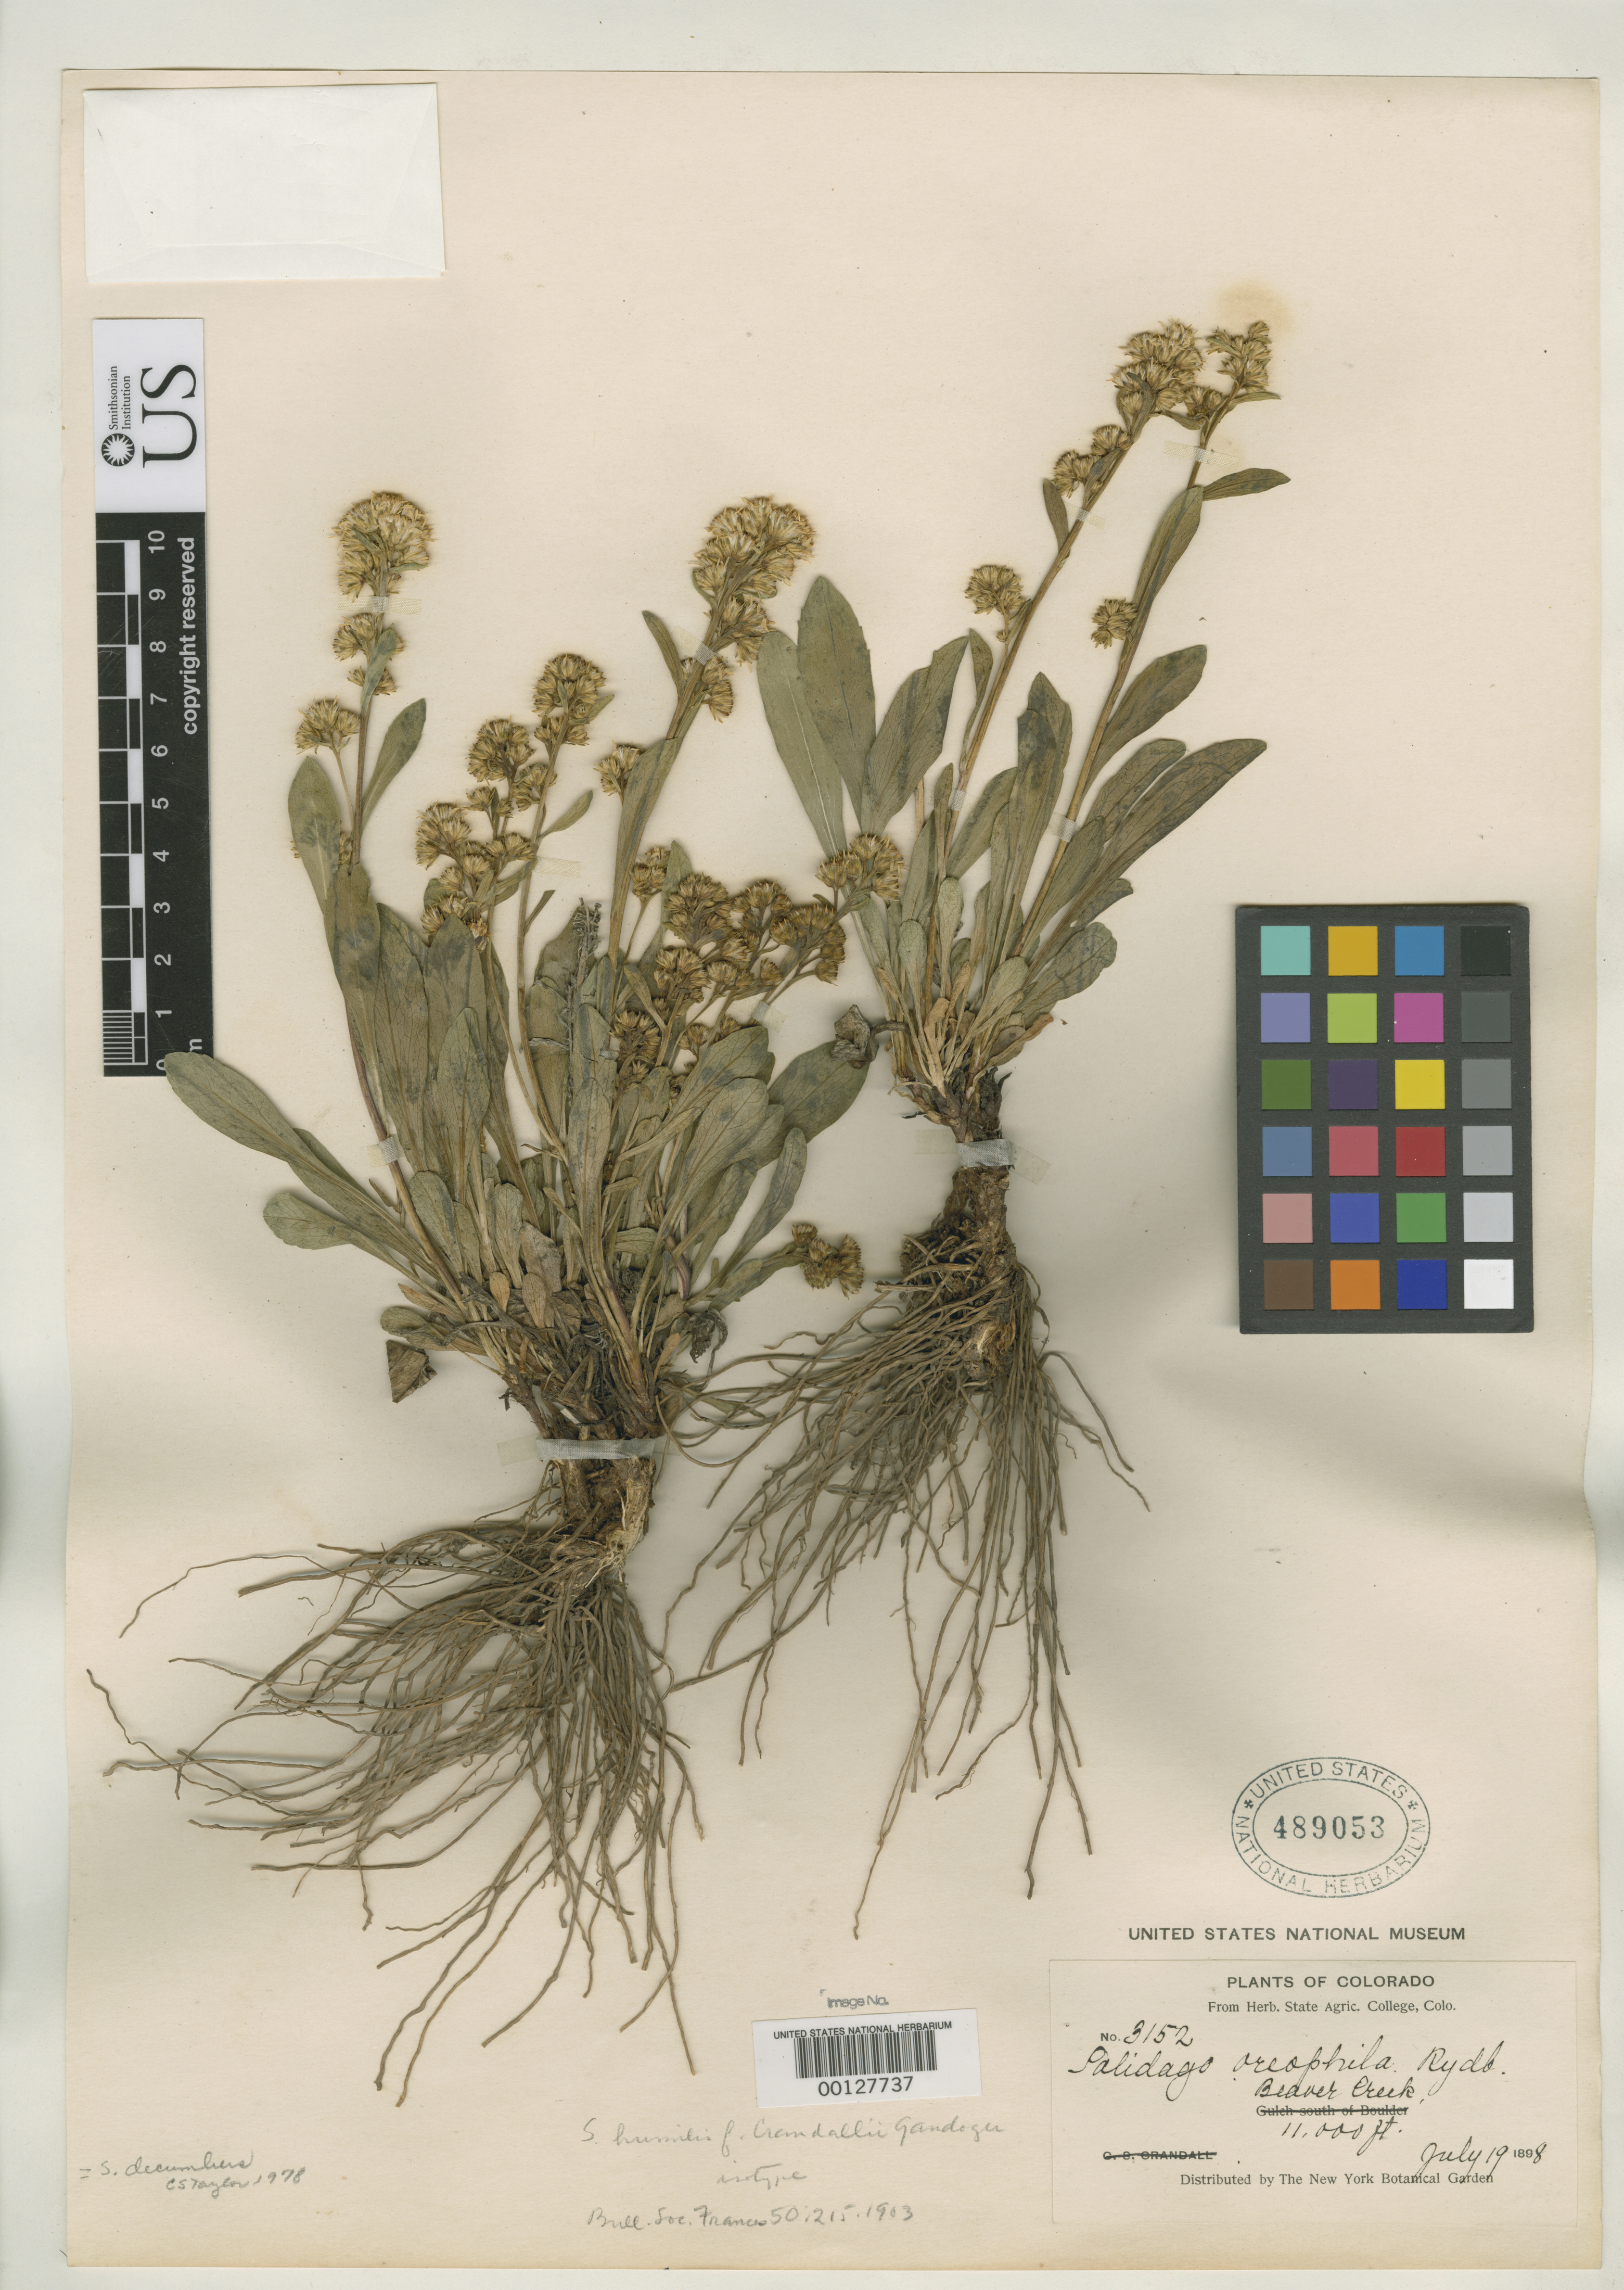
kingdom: Plantae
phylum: Tracheophyta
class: Magnoliopsida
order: Asterales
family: Asteraceae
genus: Solidago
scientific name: Solidago humilis f. crandallii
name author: Gand.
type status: Isotype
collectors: C. Crandall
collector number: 3152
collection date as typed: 19 Jul 1898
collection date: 1898-07-19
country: United States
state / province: Colorado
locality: Beaver Creek.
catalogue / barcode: US 489053